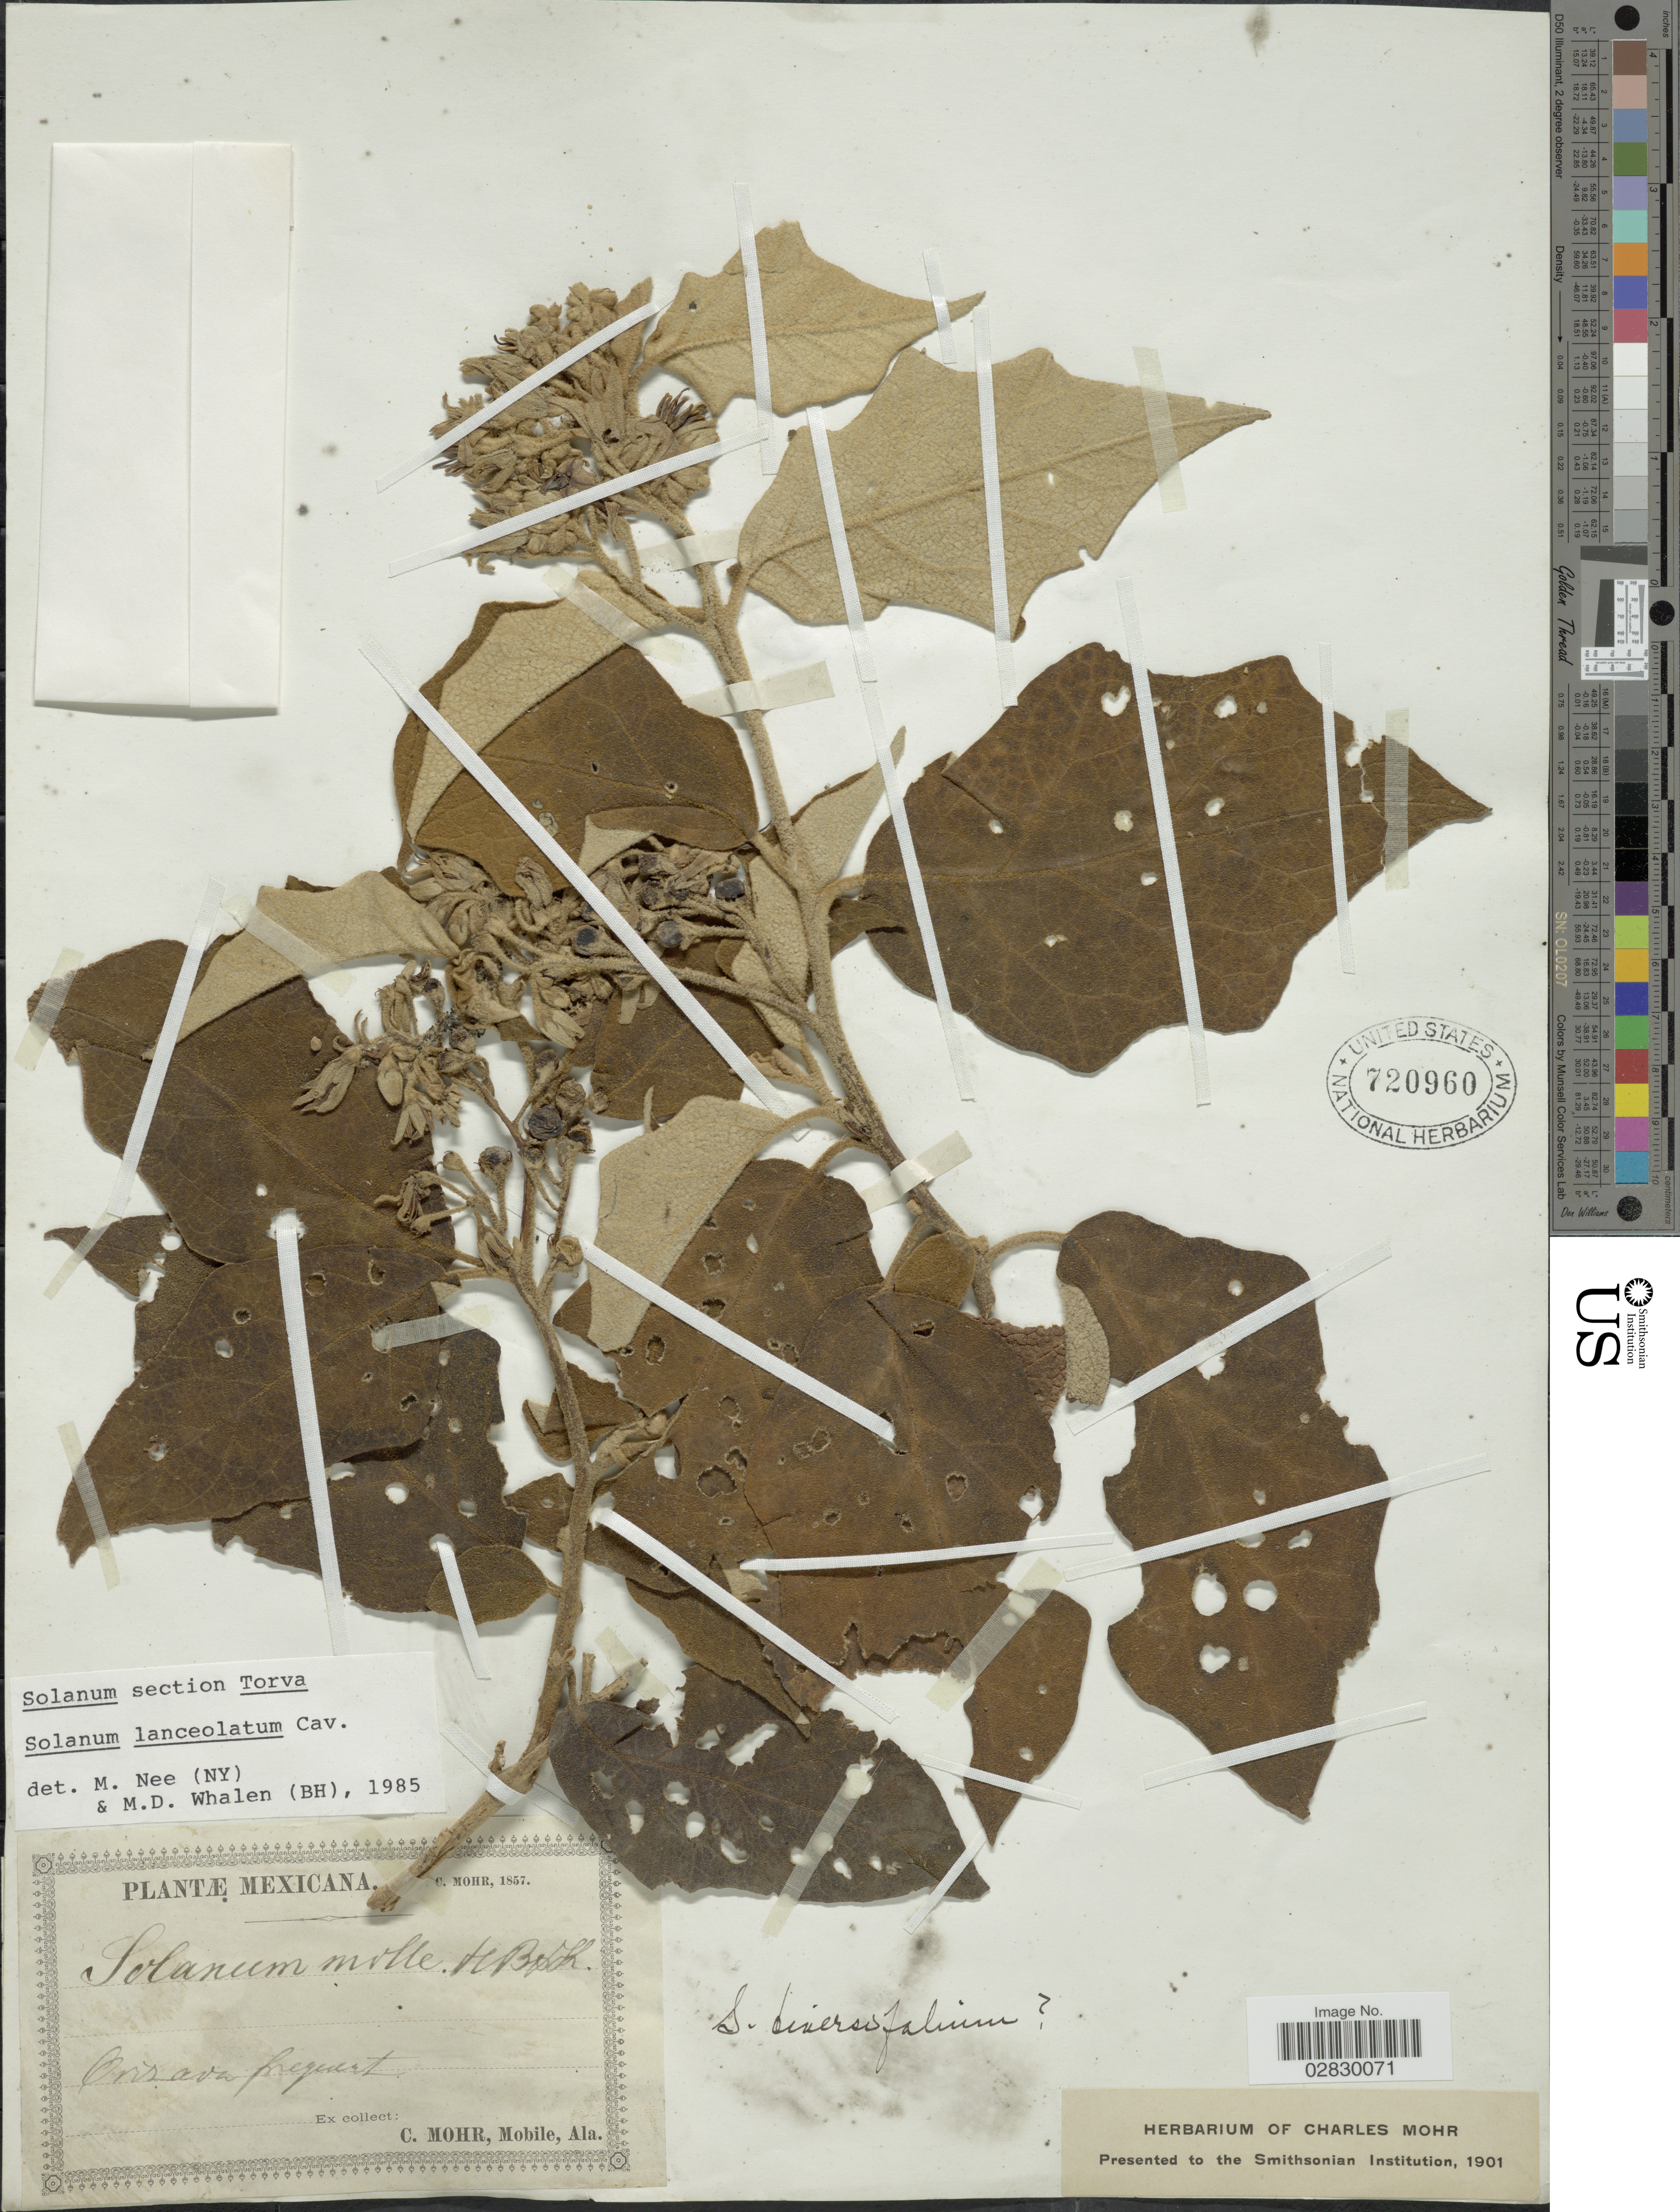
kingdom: Plantae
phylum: Tracheophyta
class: Magnoliopsida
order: Solanales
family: Solanaceae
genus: Solanum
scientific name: Solanum lanceolatum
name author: Cav.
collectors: C. T. Mohr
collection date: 1857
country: Mexico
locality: Orizaba frequent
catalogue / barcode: US 720960